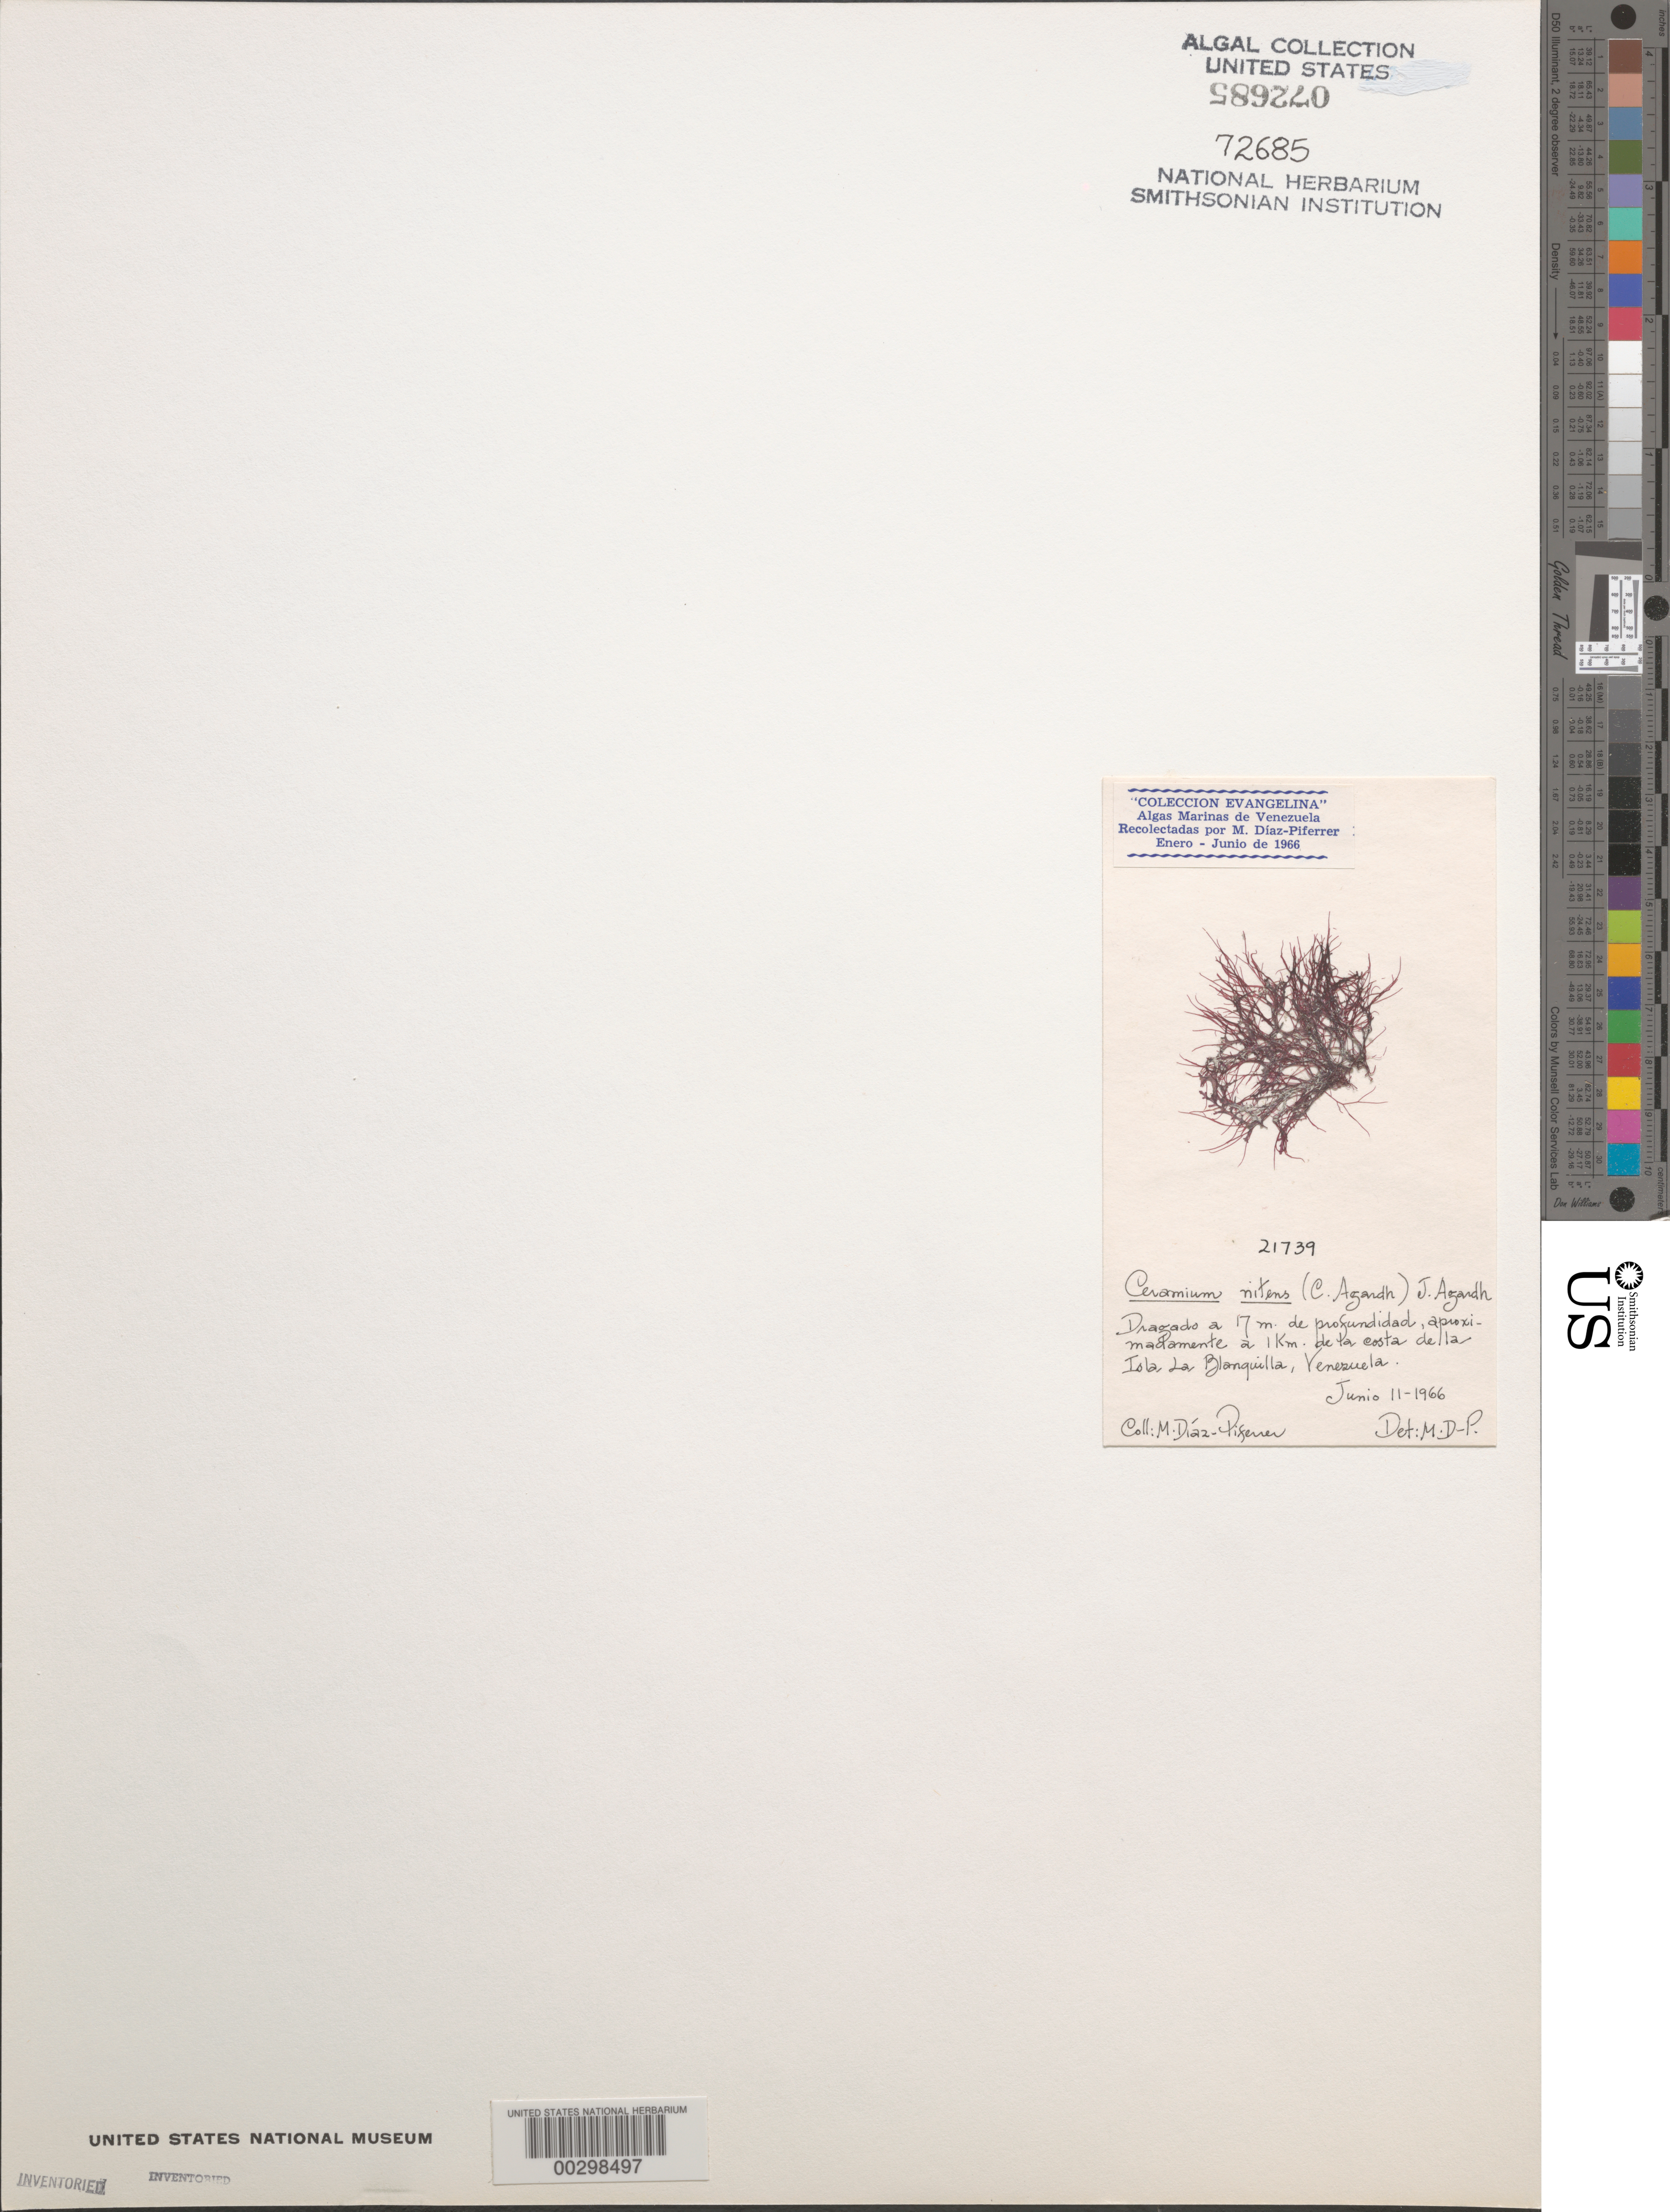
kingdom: Plantae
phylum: Rhodophyta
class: Florideophyceae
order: Ceramiales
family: Ceramiaceae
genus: Ceramium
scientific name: Ceramium nitens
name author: (C. Agardh) J. Agardh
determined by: Diaz-Piferrer, M.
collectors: M. Diaz-Piferrer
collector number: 21739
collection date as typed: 11 Jun 1966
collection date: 1966-06-11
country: Venezuela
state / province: Dependencias Federales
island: Isla La Blanquilla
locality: Off Isla La Blanquilla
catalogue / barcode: US 72685